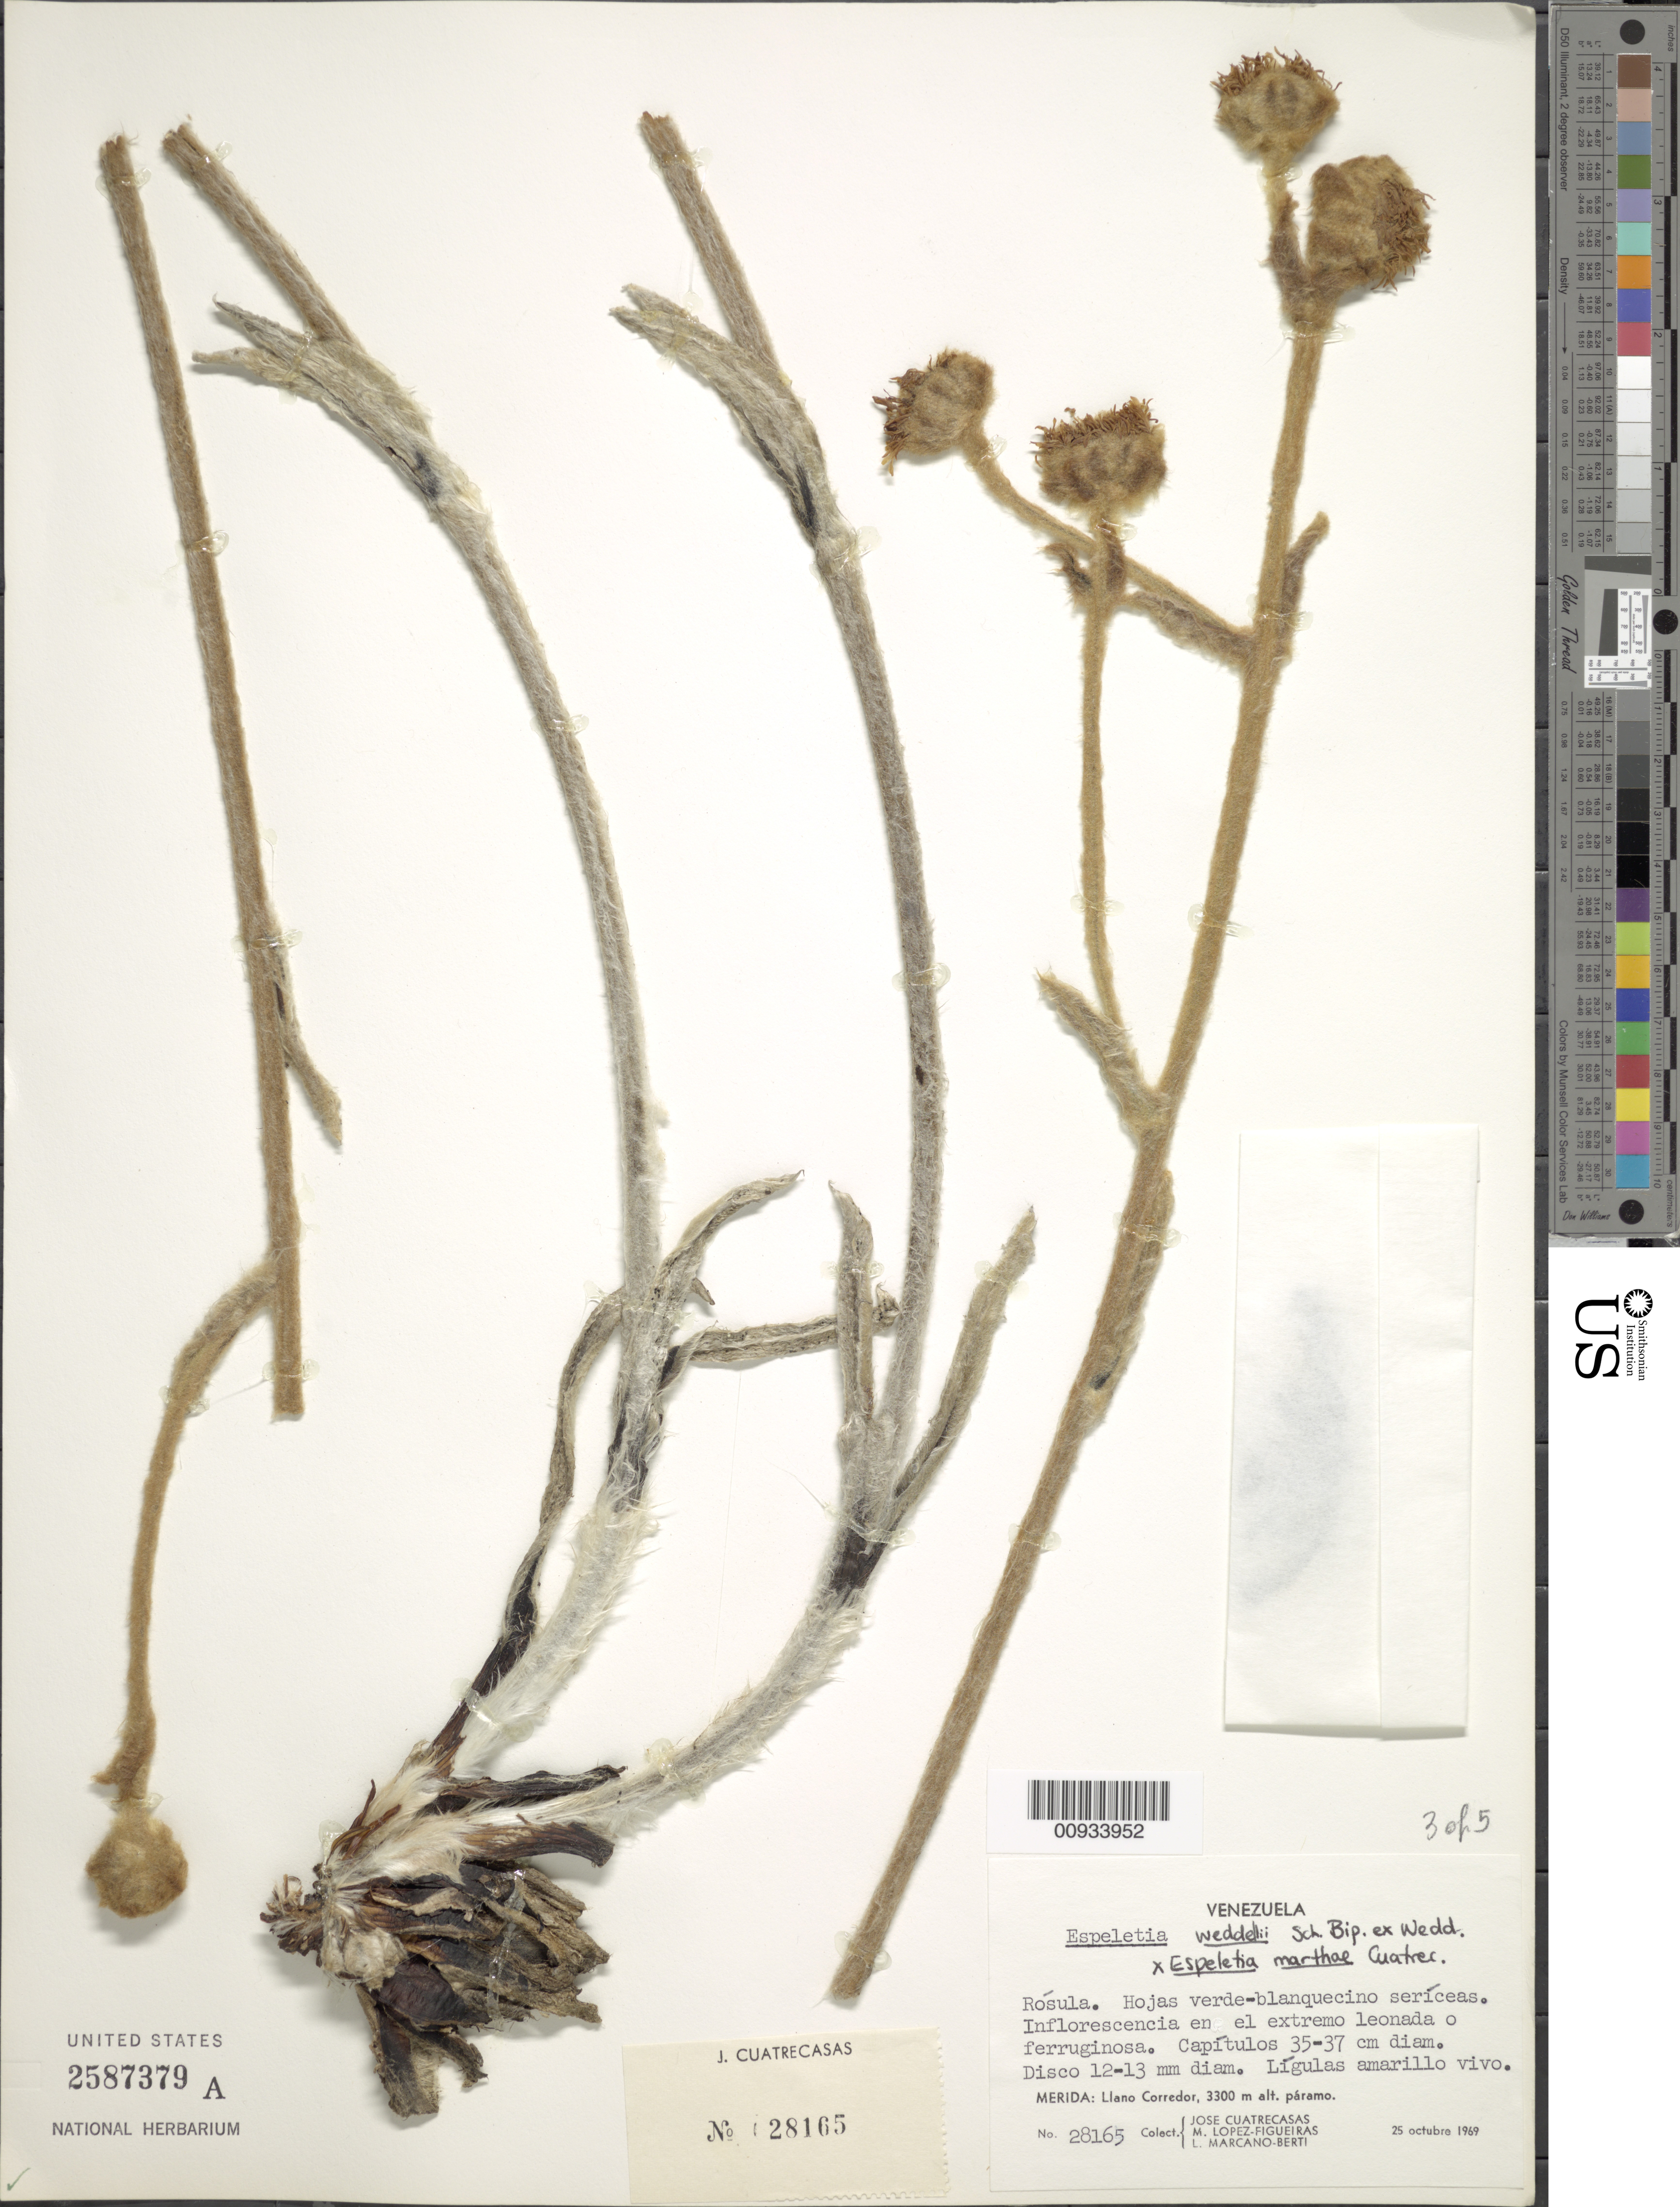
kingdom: Plantae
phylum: Tracheophyta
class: Magnoliopsida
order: Asterales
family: Asteraceae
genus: Espeletia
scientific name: Espeletia marthae x E. weddellii Sch. Bip. ex Wedd.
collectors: J. Cuatrecasas, M. López Figueiras & L. Marcano-Berti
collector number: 28165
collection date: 1969-10-25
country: Venezuela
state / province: Mérida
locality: Llano Corredor, Paramo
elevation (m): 3300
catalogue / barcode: US 2587379A